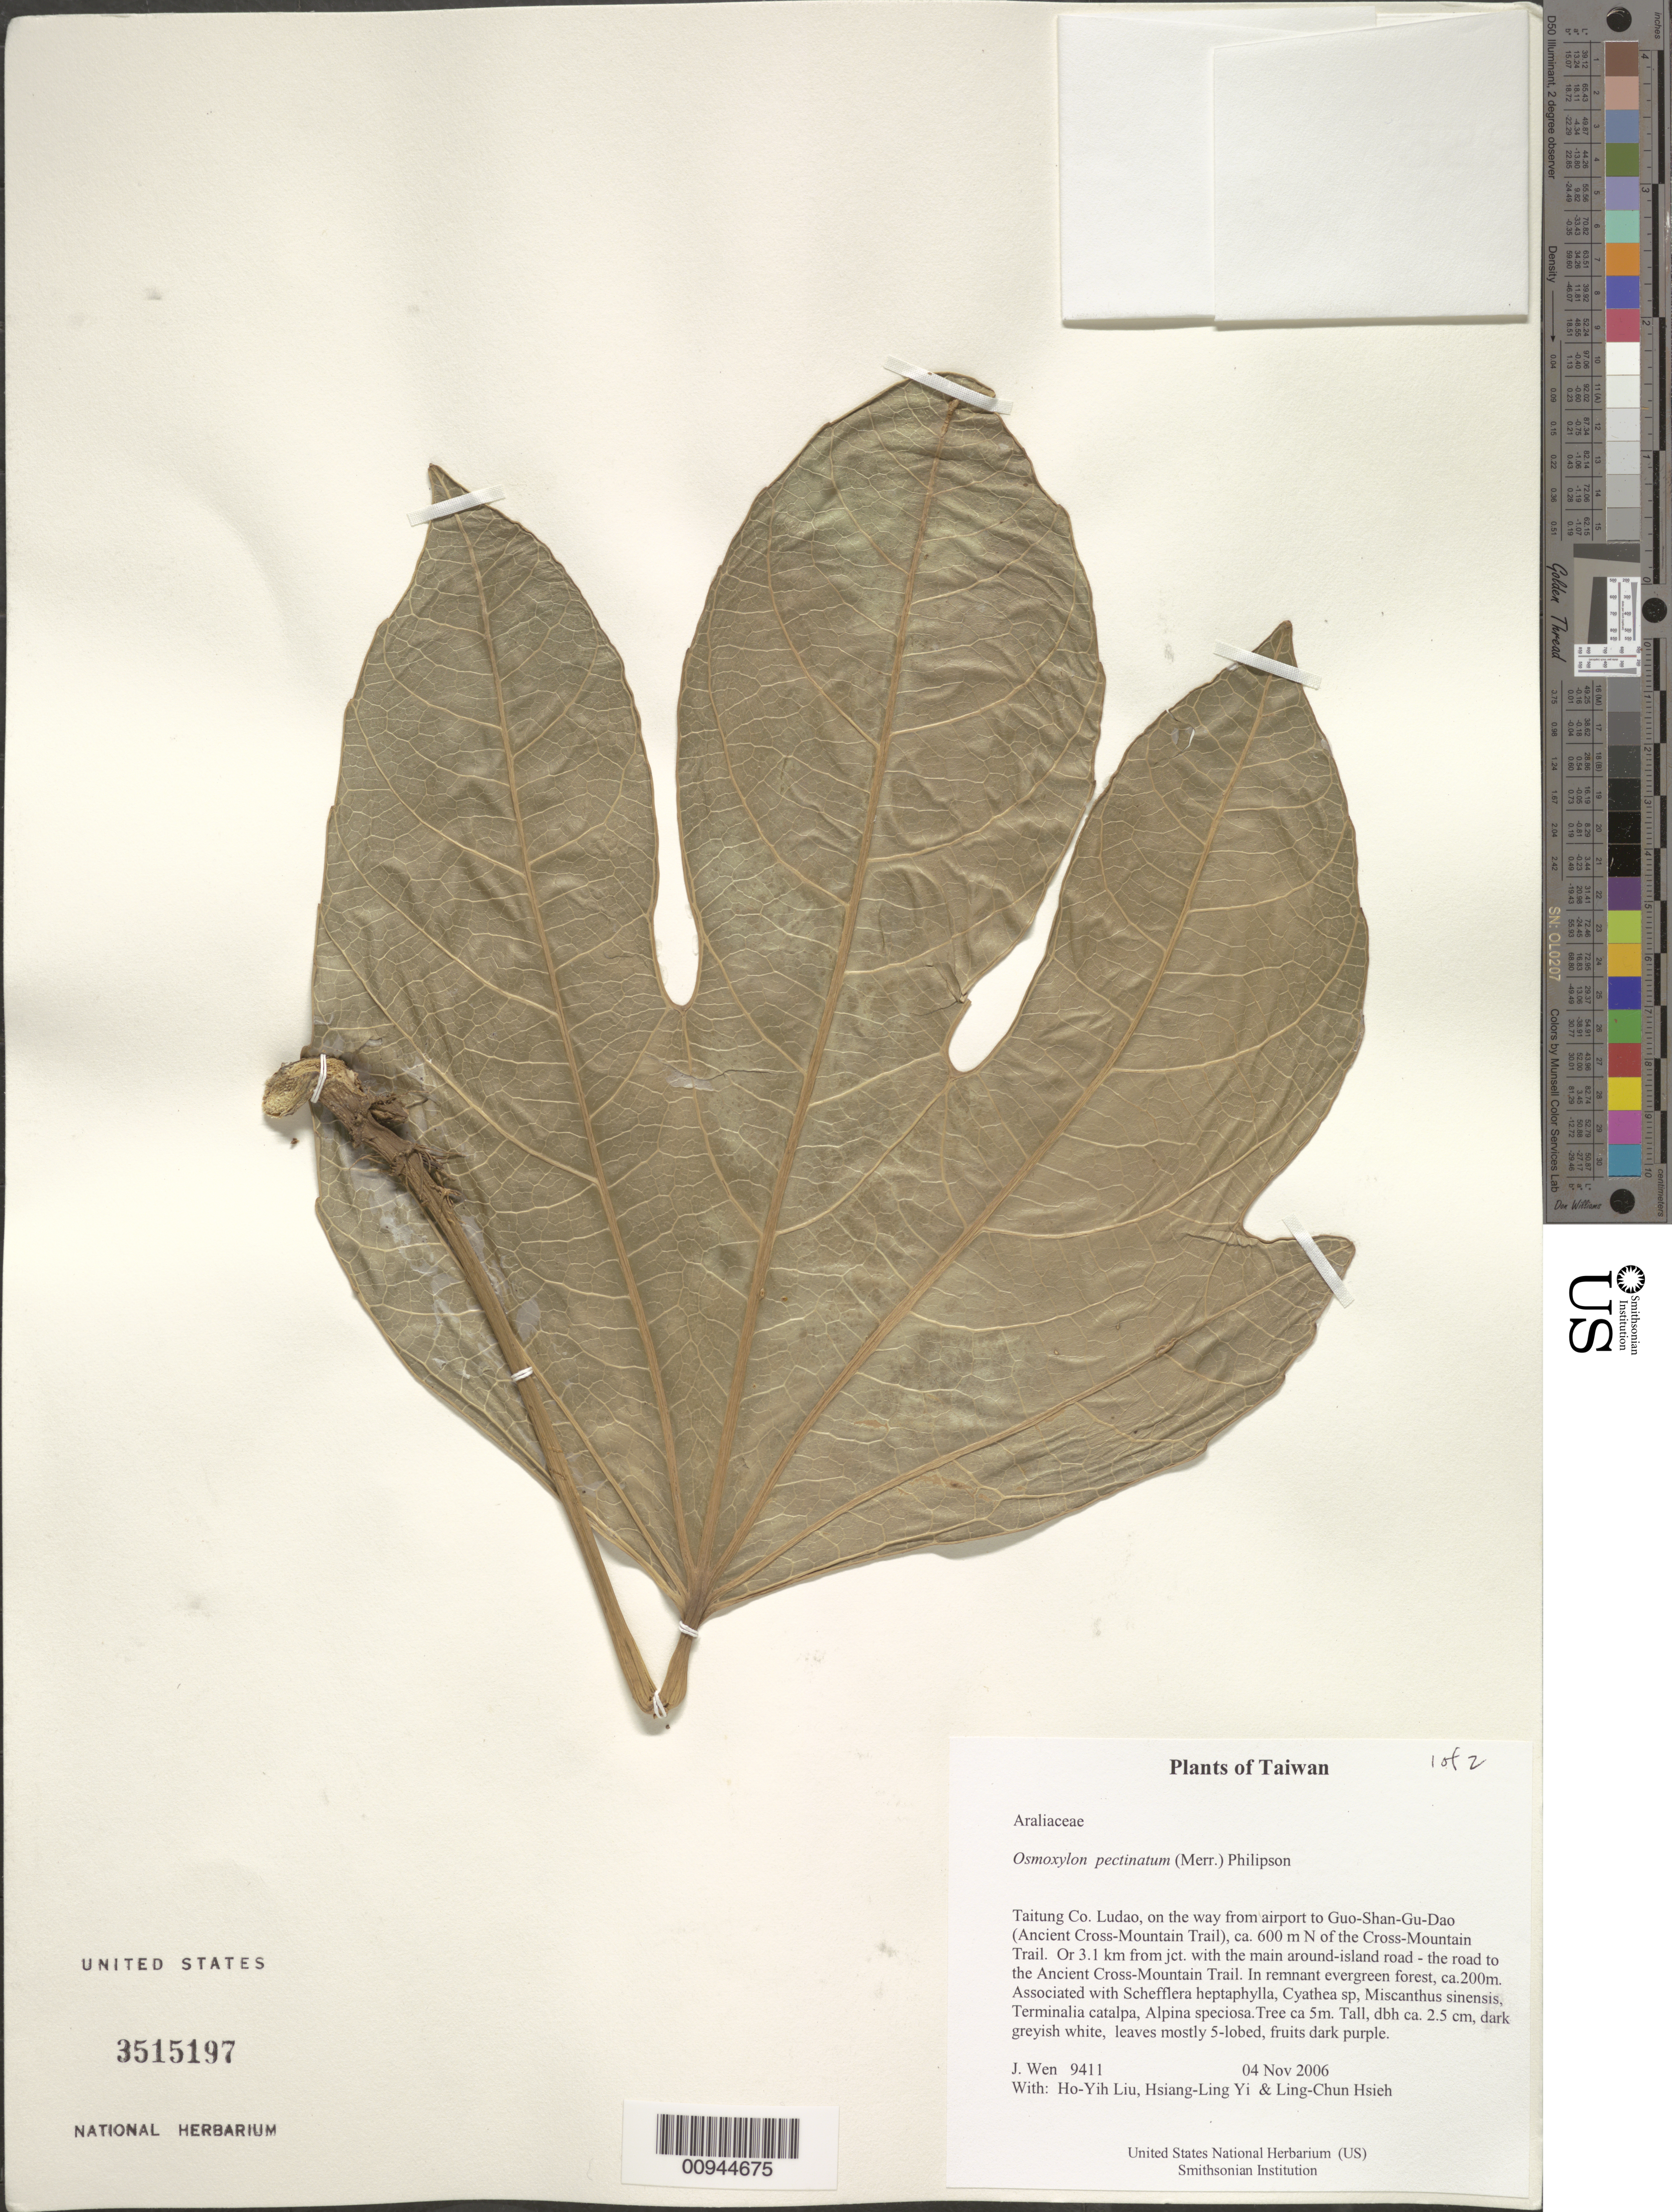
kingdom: Plantae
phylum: Tracheophyta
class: Magnoliopsida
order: Apiales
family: Araliaceae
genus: Osmoxylon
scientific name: Osmoxylon pectinatum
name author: (Merr.) Philipson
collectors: J. Wen, H. Liu, H. l. Yi & L. Hsieh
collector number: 9411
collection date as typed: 04 Nov 2006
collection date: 2006-11-04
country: Taiwan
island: Taiwan [Formosa]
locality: Ludao, on the way from airport to Guo-Shan-Gu-Dao (Ancient Cross-Mountain Trail), ca. 600 m N of the Cross-Mountain Trail. Or 3.1 km from jct. with the main around-island road - the road to the Ancient Cross-Mountain Trail.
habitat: In remnant evergreen forest, ca.200m. Associated with Schefflera heptaphylla, Cyathea sp, Miscanthus sinensis, Terminalia catalpa, Alpina speciosa.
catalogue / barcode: US 3515197